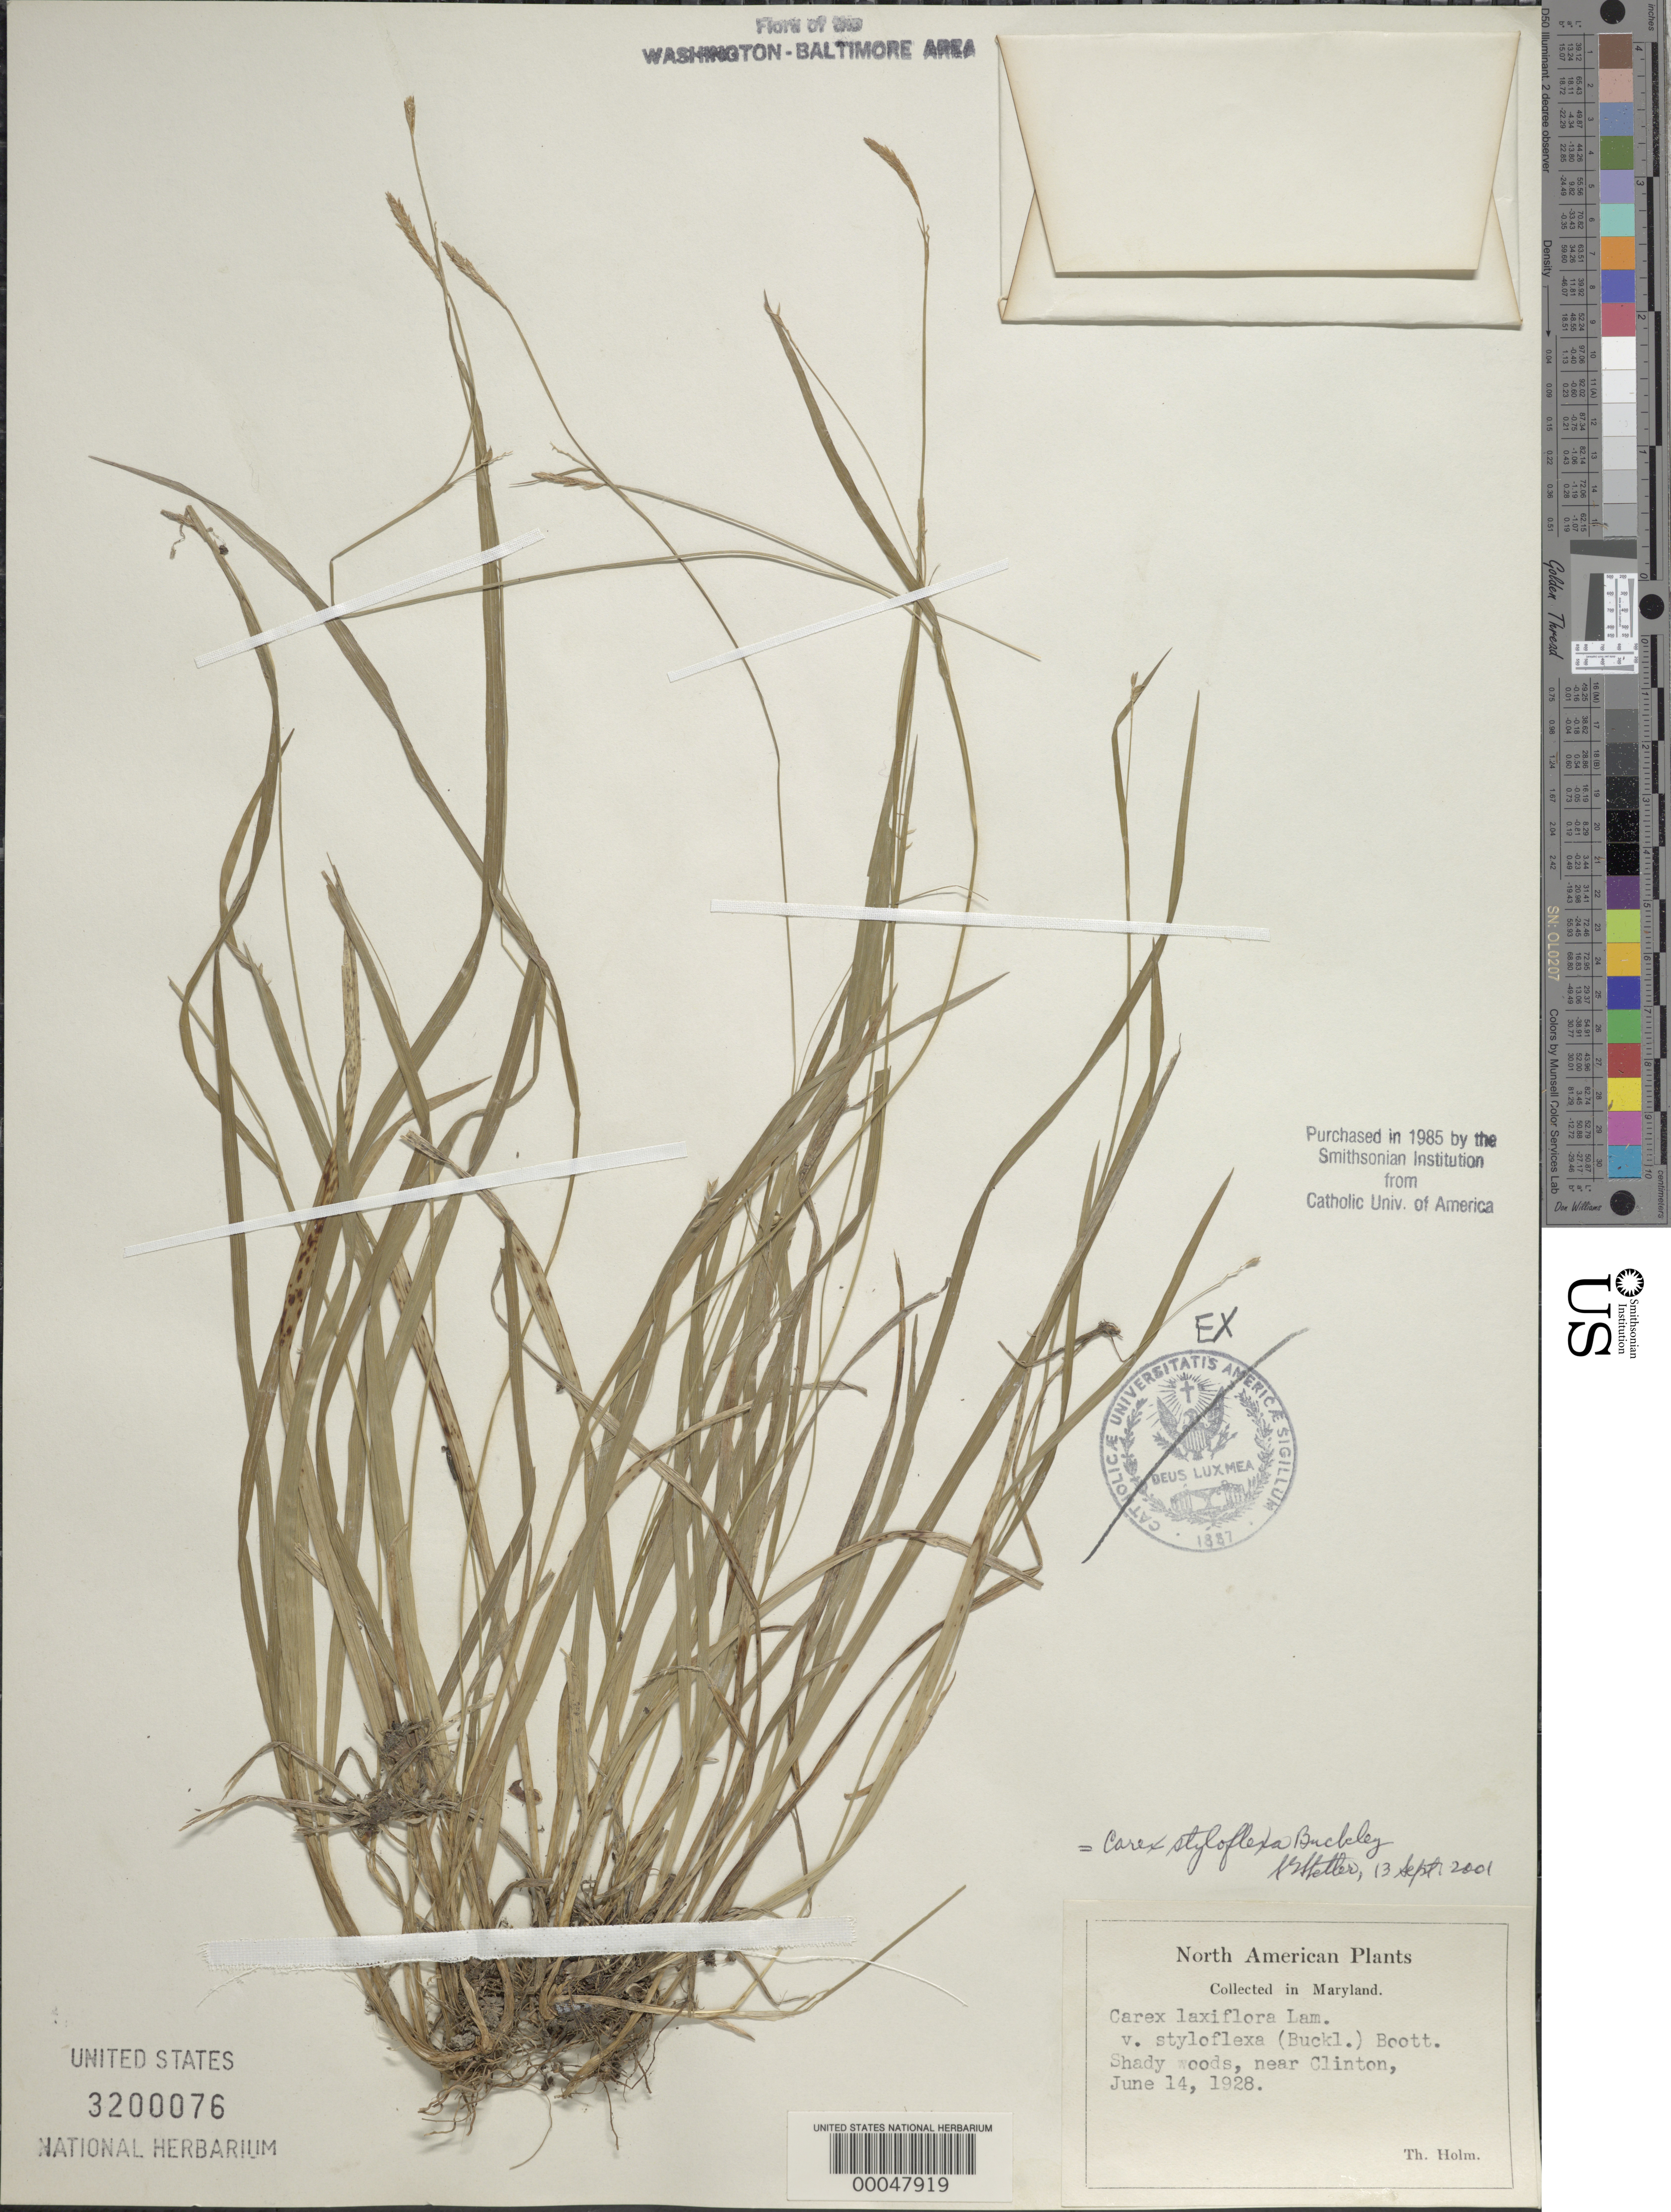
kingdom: Plantae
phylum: Tracheophyta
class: Liliopsida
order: Poales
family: Cyperaceae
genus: Carex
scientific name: Carex styloflexa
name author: Buckley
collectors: T. Holm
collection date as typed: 14 Jun 1928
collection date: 1928-06-14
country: United States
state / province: Maryland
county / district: Prince George's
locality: Near Clinton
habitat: Shady woods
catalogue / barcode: US 3200076